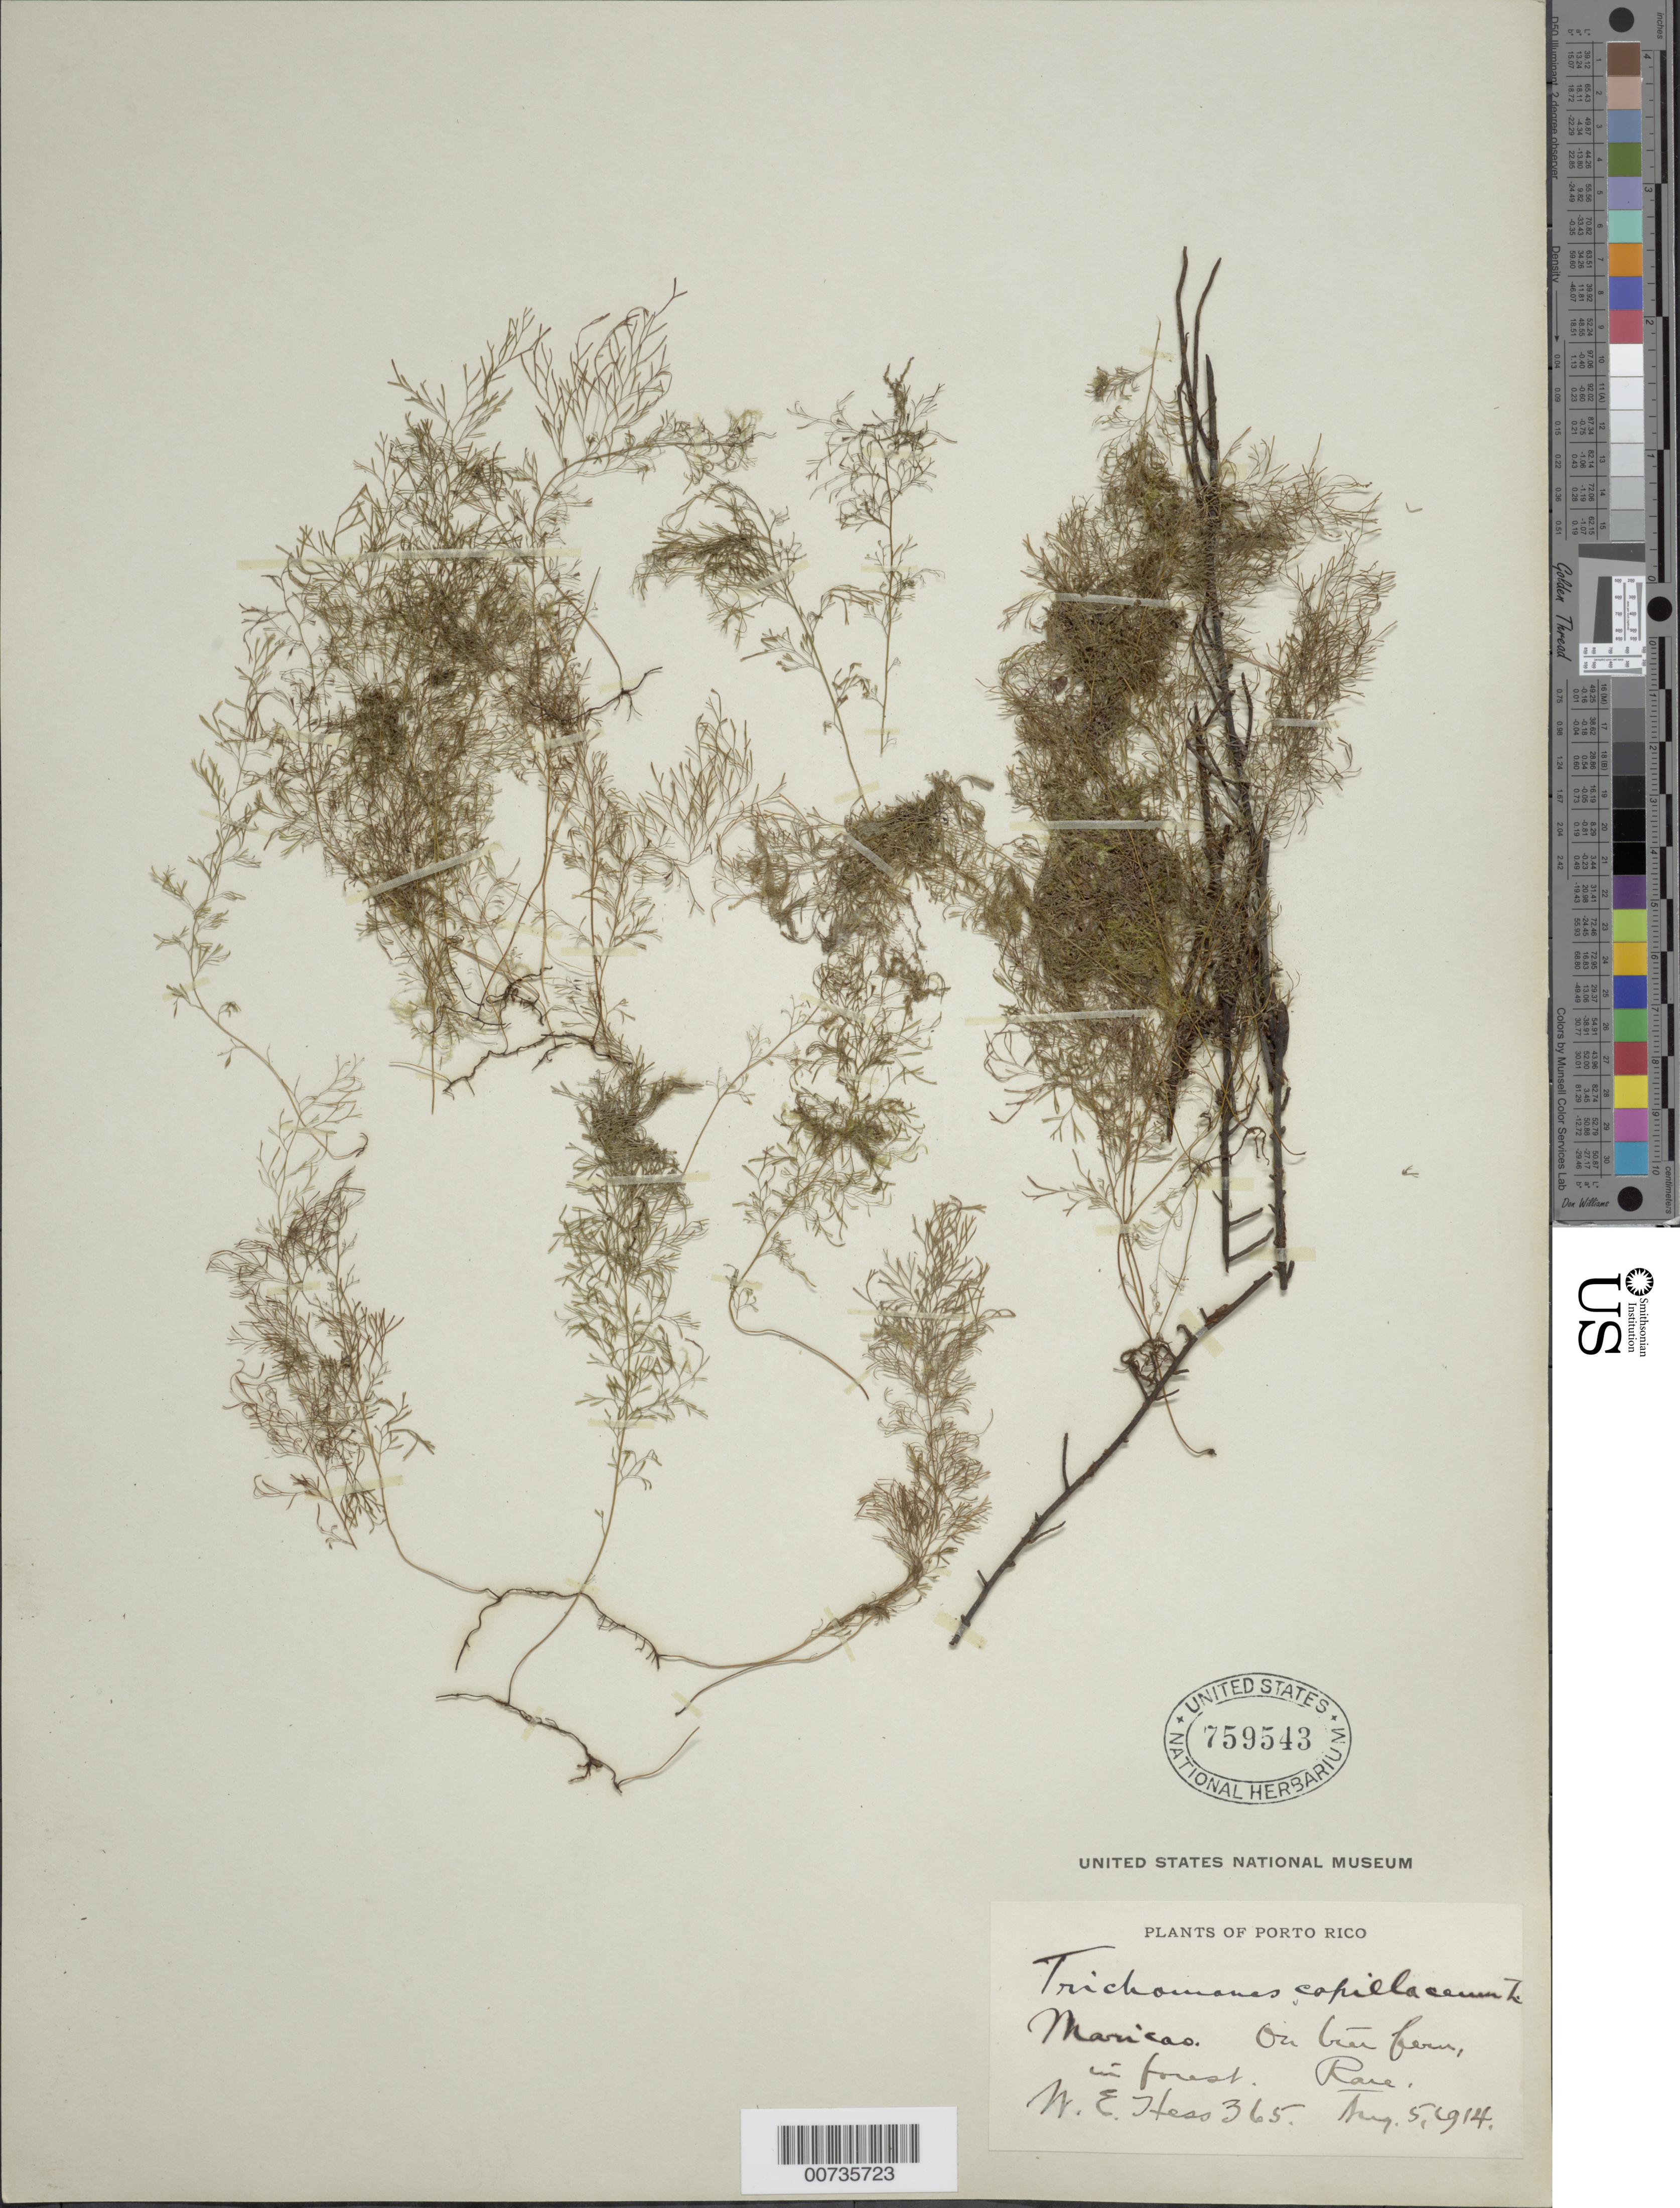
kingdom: Plantae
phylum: Tracheophyta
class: Polypodiopsida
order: Hymenophyllales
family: Hymenophyllaceae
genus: Polyphlebium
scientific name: Polyphlebium capillaceum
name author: (L.) Ebihara & Dubuisson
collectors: W. Hess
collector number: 365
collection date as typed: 05 Aug 1914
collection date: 1914-08-05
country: Puerto Rico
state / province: Maricao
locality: Maricao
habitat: On tree fern, in forest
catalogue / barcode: US 759543